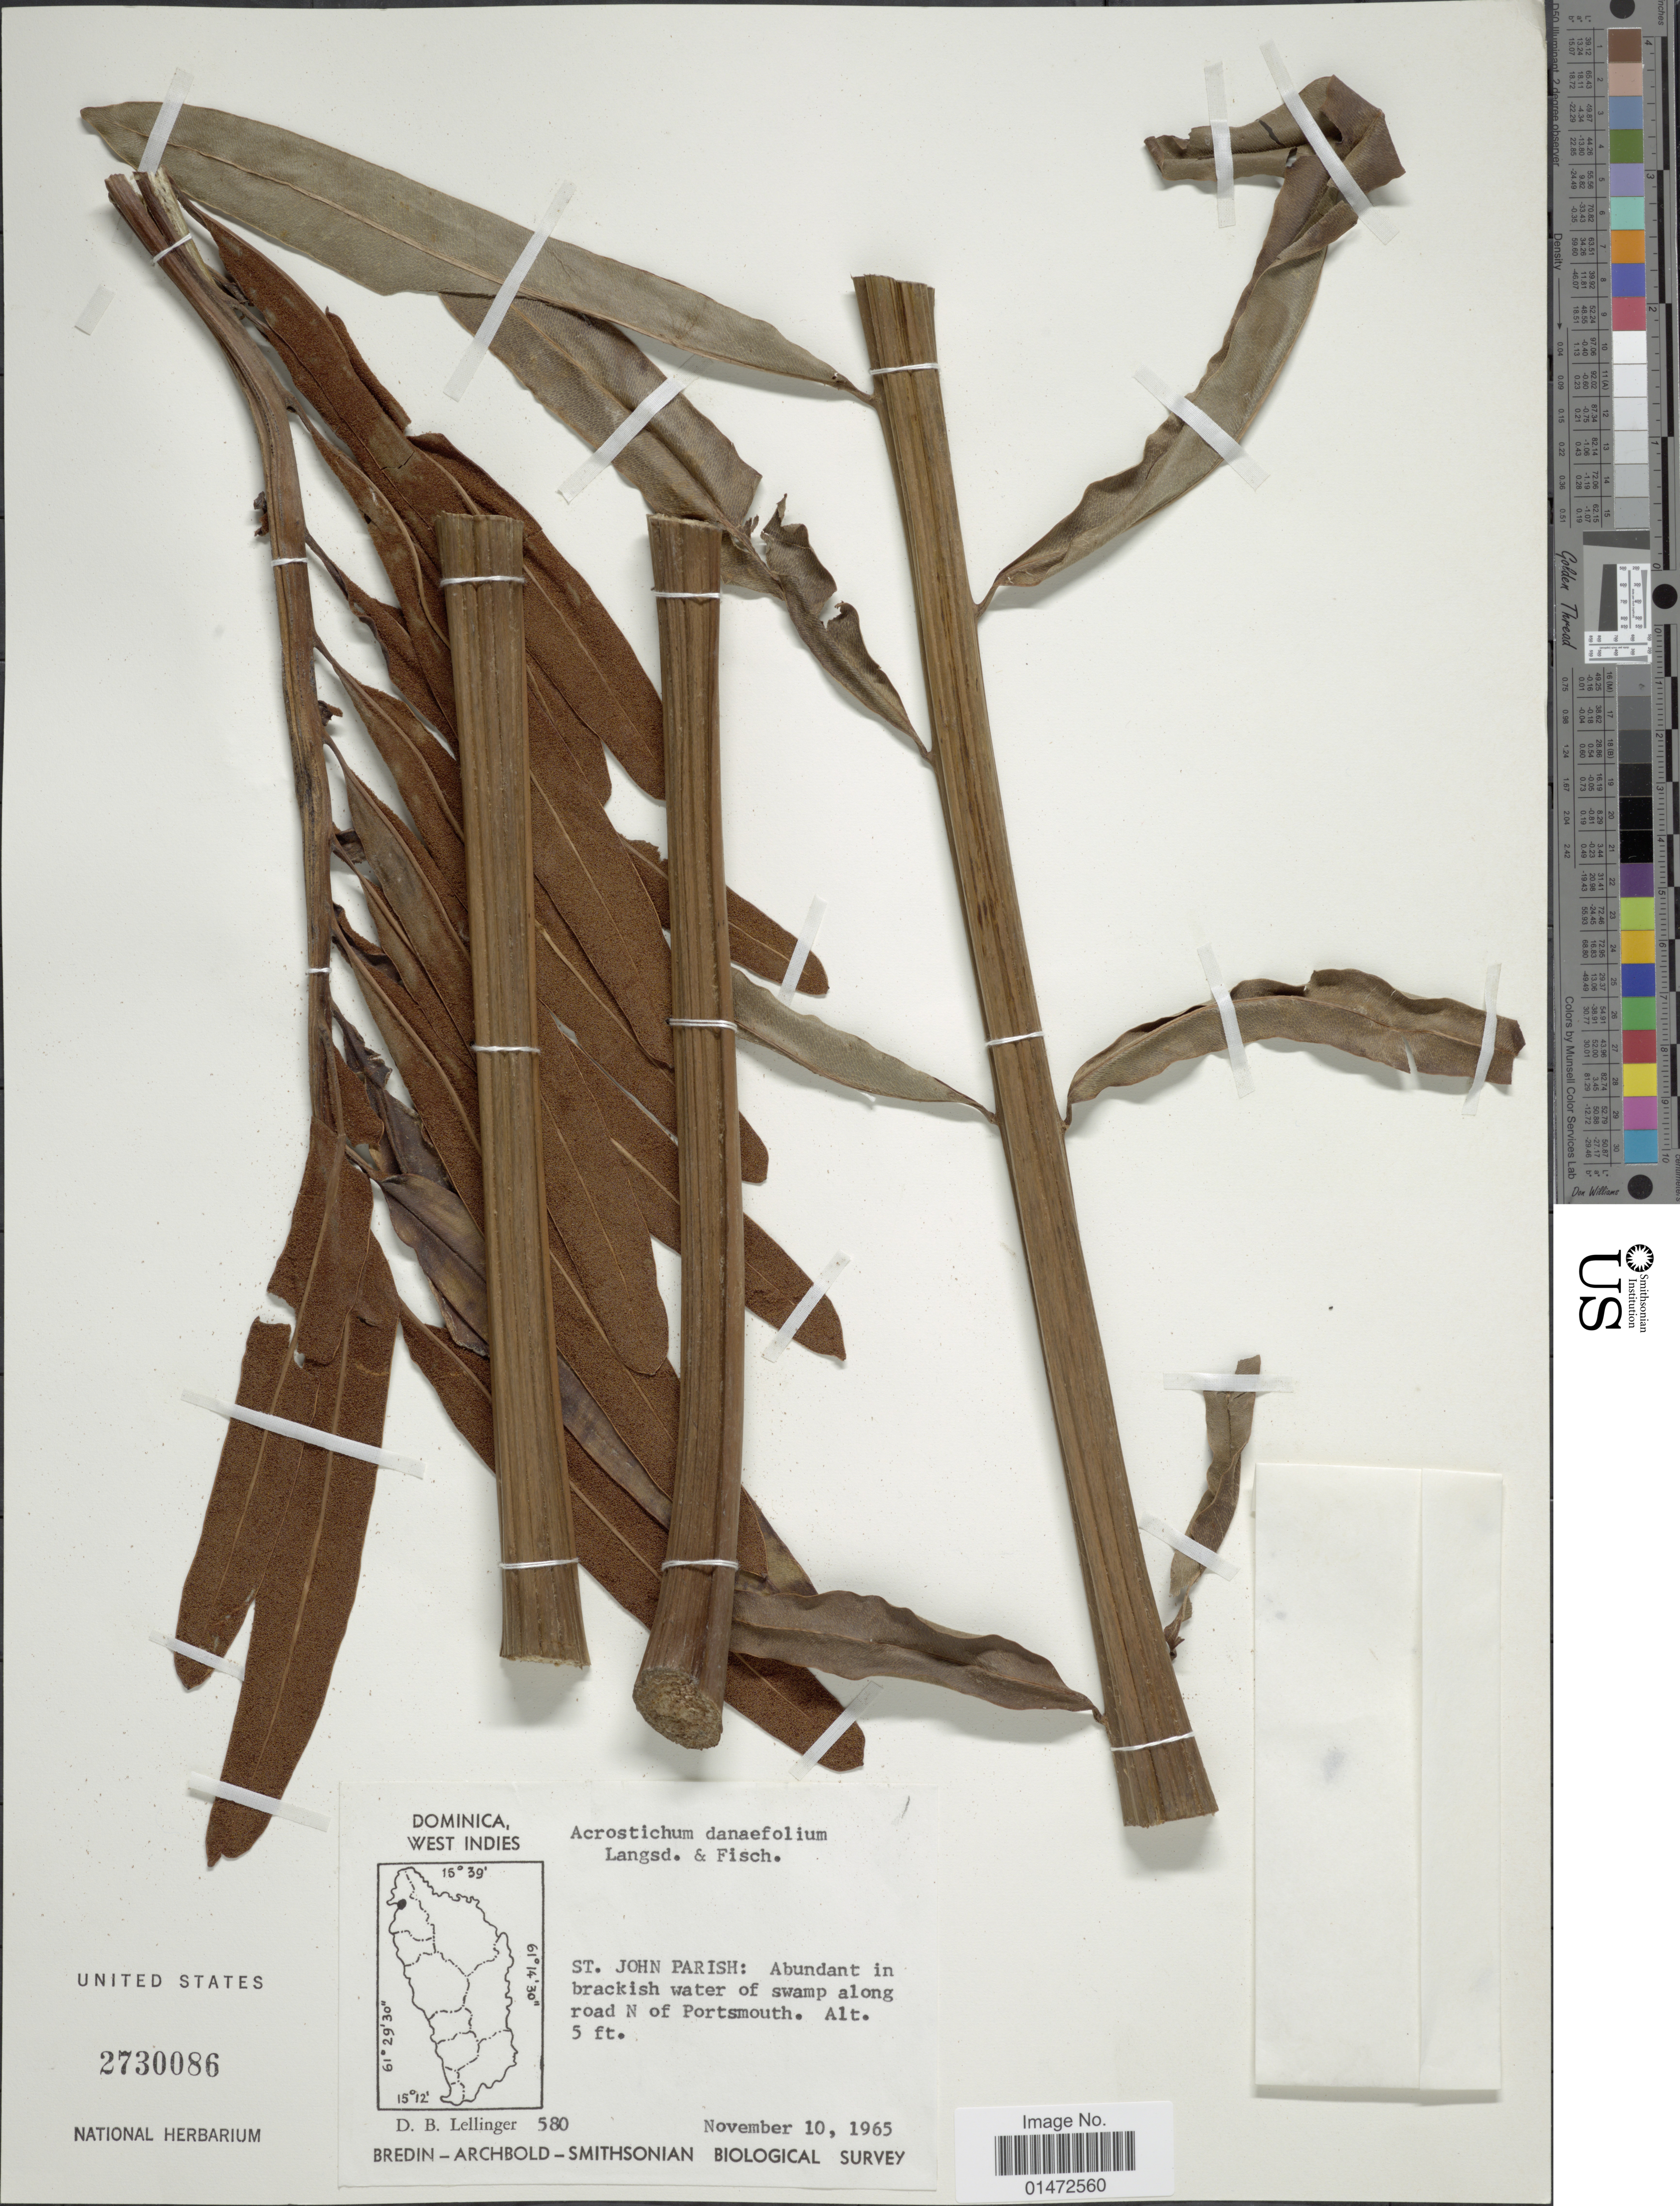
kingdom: Plantae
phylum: Tracheophyta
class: Polypodiopsida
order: Polypodiales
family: Pteridaceae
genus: Acrostichum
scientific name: Acrostichum danaeifolium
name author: Langsd. & Fisch.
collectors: D. B. Lellinger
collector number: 580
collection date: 1965-11-10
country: Dominica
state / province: St. John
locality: West Indies. St. John Parish: Abundant in brackish water of swamp along road N of Portsmouth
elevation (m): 2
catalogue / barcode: US 2730086